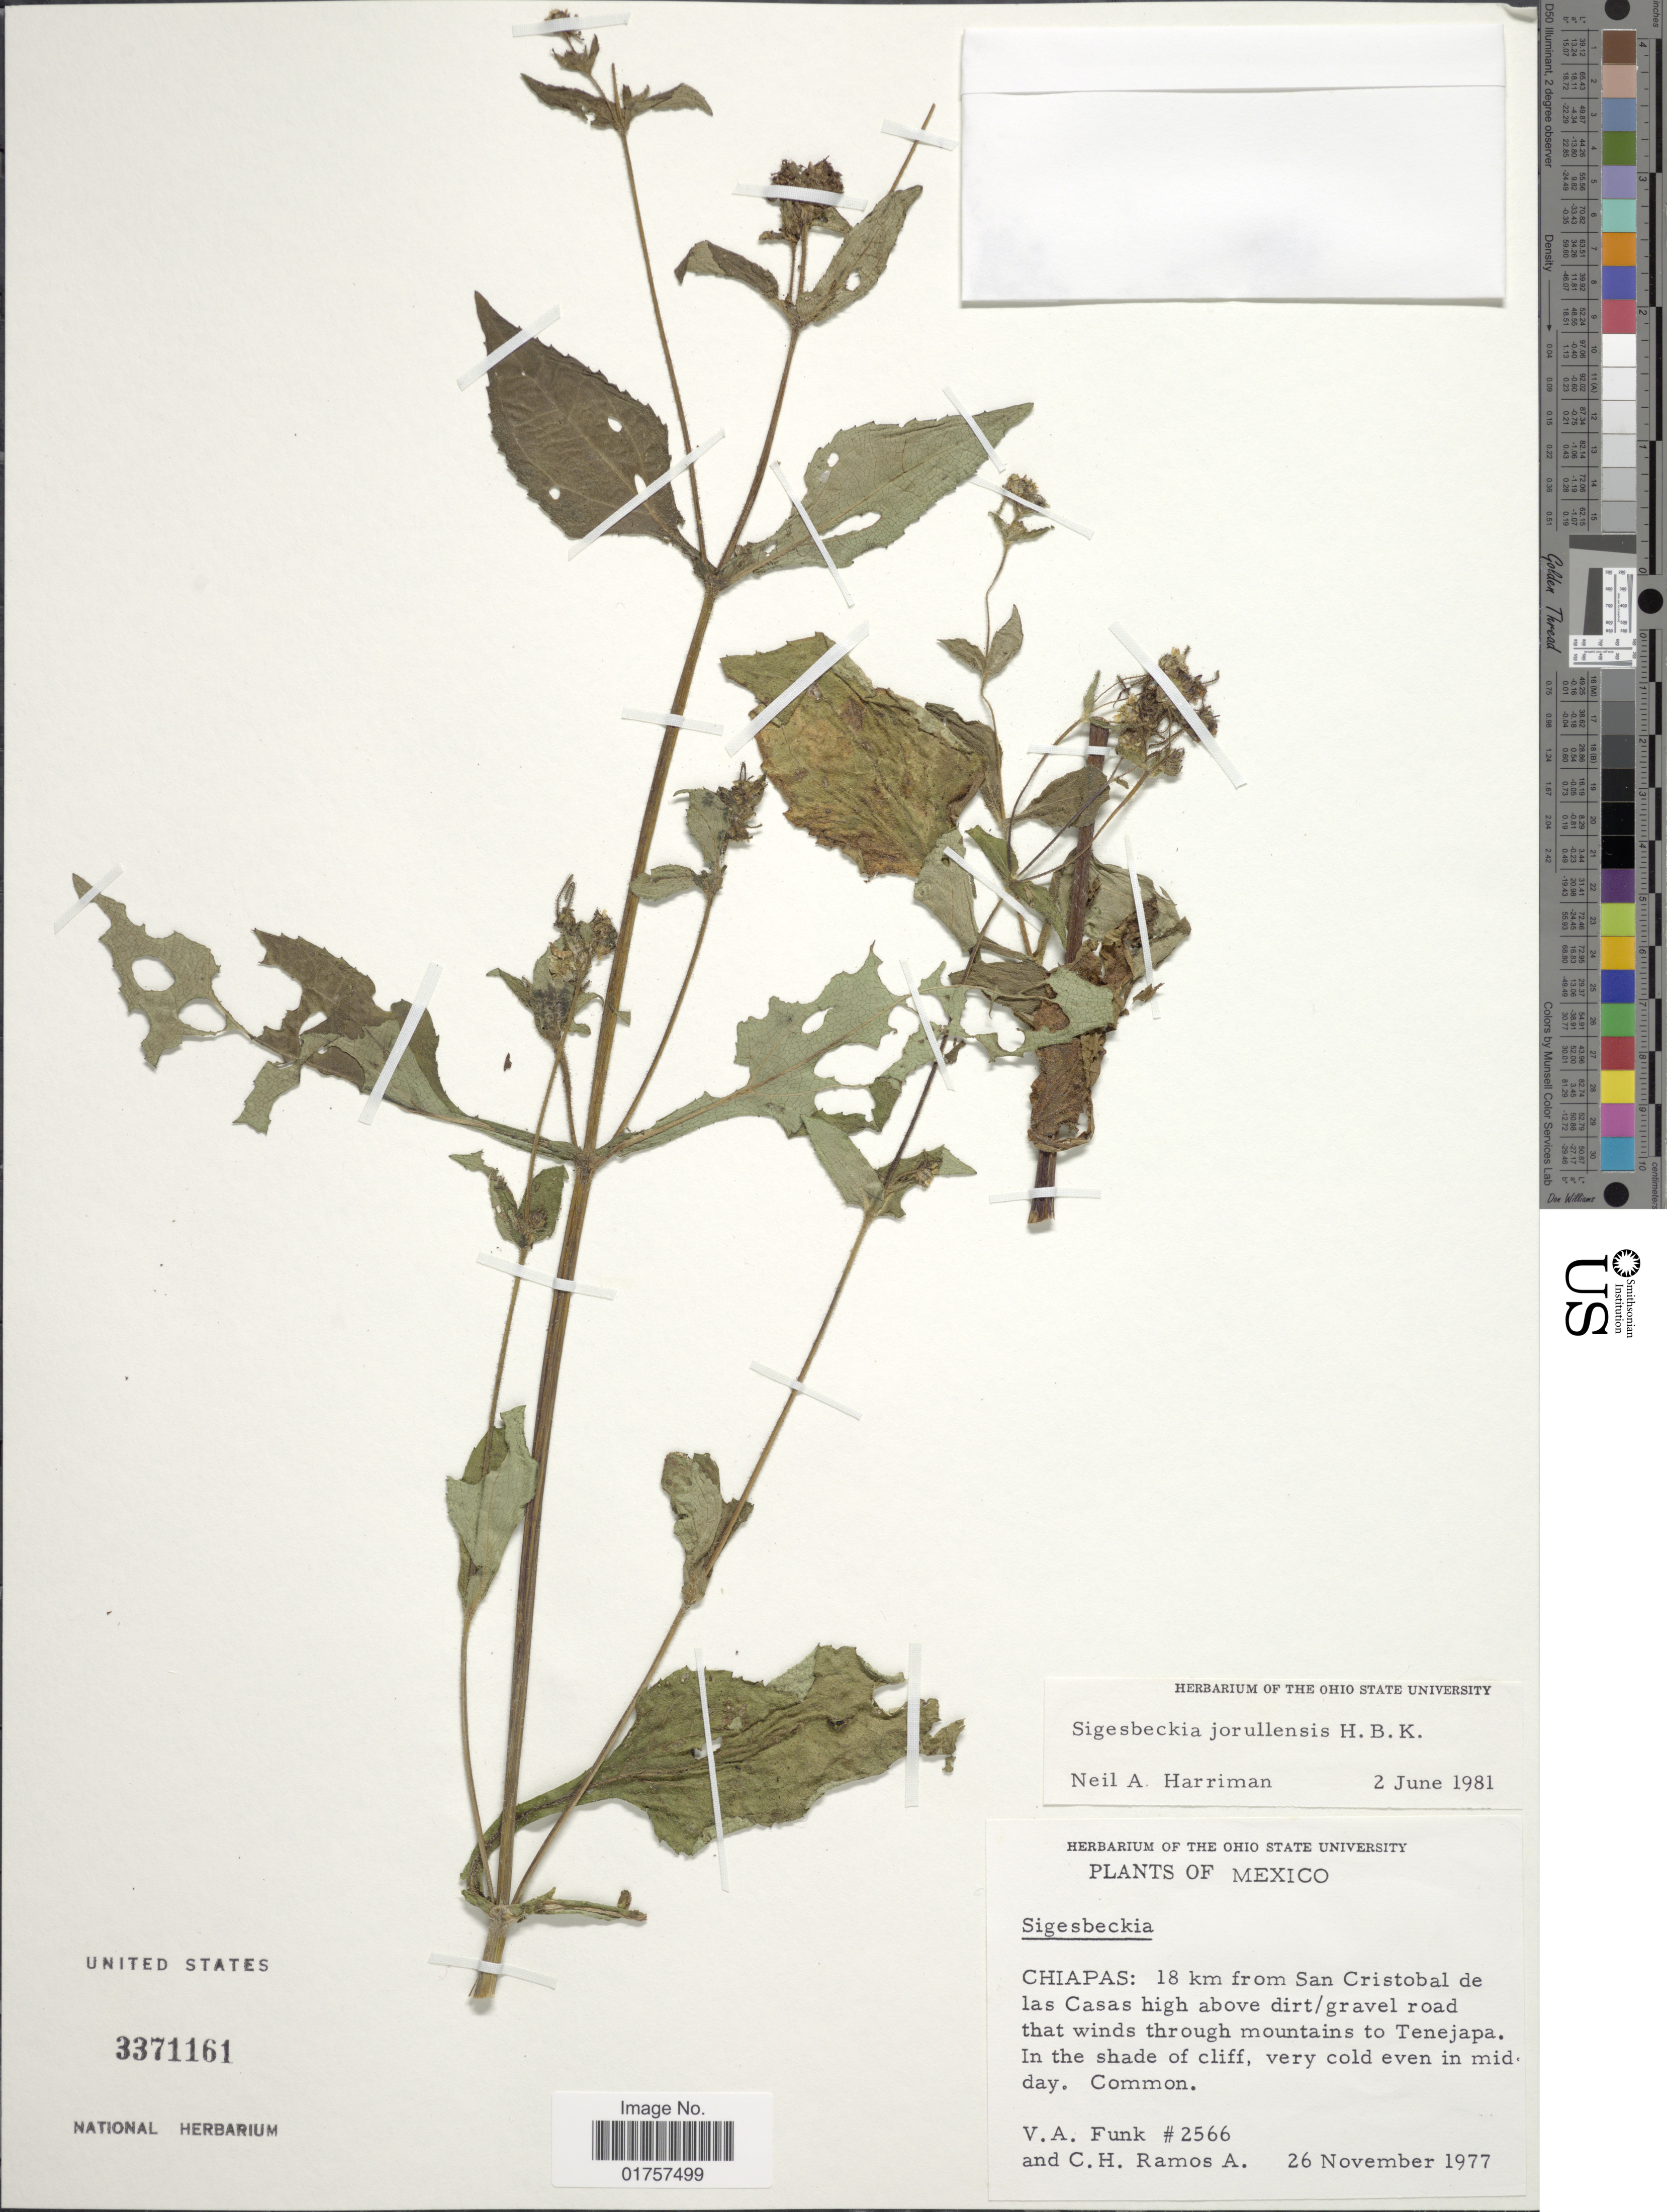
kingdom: Plantae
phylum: Tracheophyta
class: Magnoliopsida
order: Asterales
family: Asteraceae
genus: Sigesbeckia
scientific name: Sigesbeckia jorullensis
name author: Kunth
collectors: V. Funk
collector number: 2566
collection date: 1977-11-26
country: Mexico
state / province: Chiapas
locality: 18 km from San Cristobal de las Casas high above dirt/gravel road that winds through mountains to Tenejapa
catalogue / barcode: US 3371161